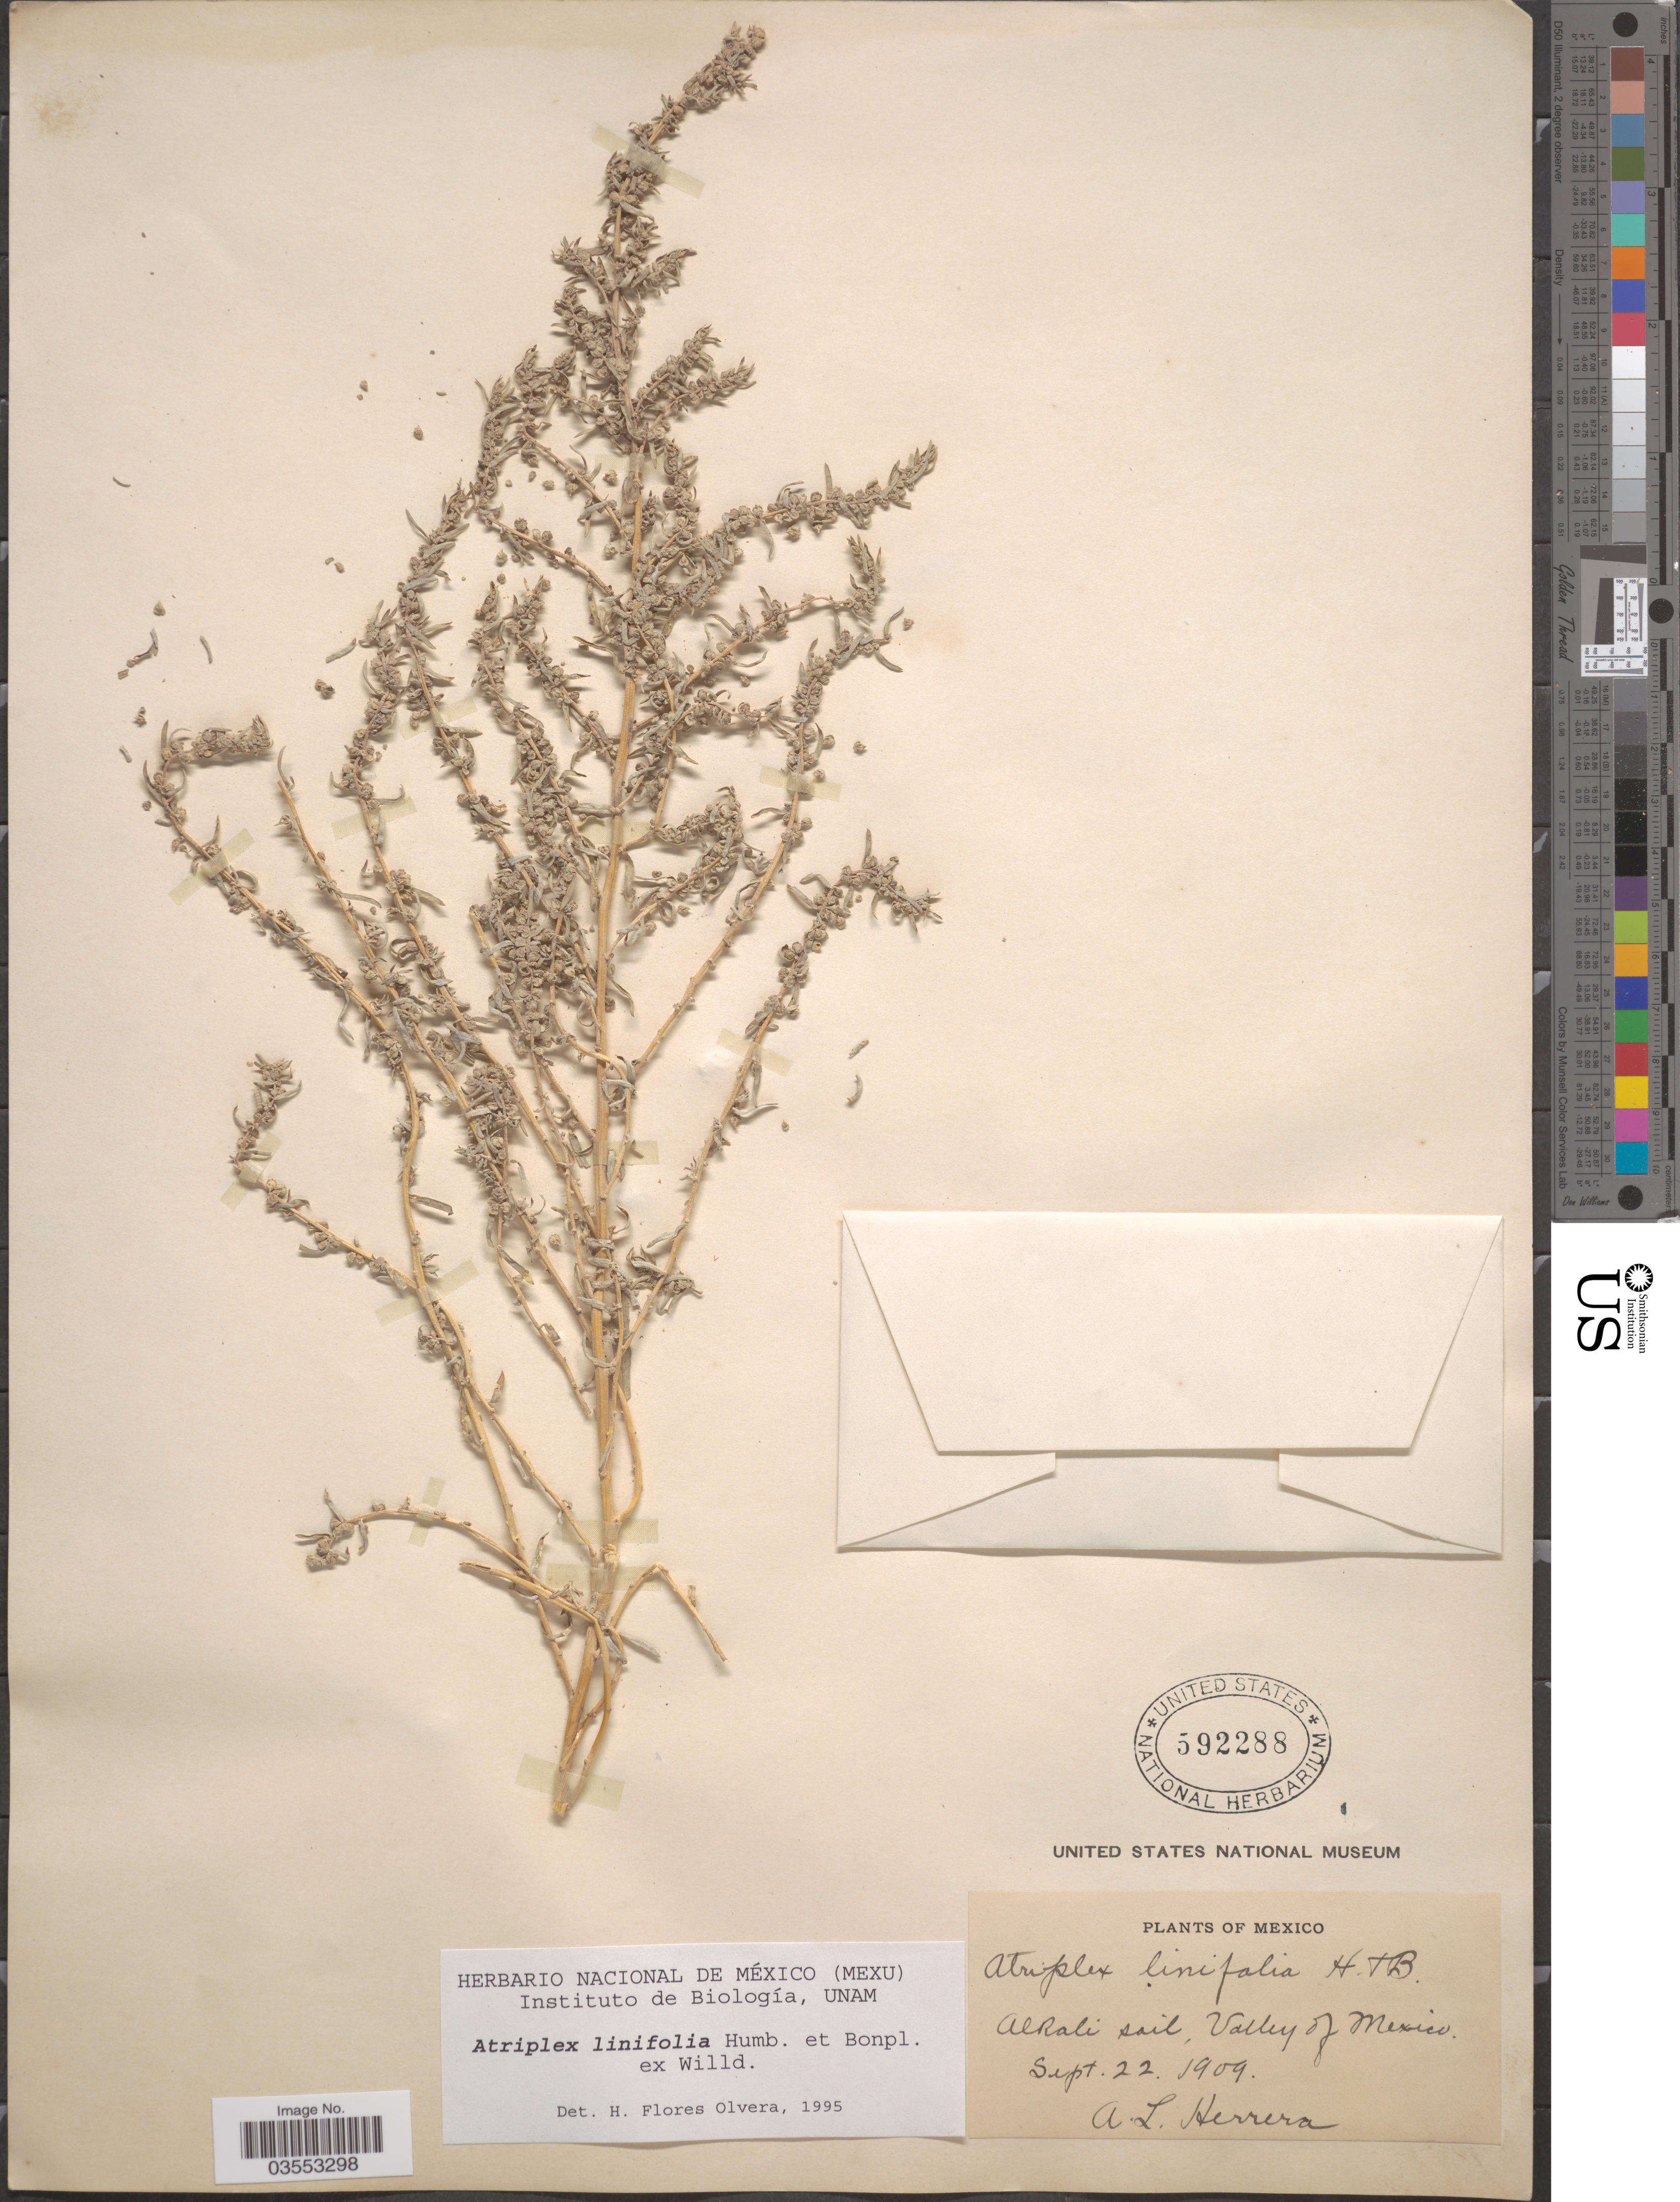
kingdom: Plantae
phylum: Tracheophyta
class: Magnoliopsida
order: Caryophyllales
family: Amaranthaceae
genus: Atriplex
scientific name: Atriplex linifolia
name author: Humb. & Bonpl. ex Willd.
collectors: A. L. Herrera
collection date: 1909-09-22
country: Mexico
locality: Alkali soil, Valley of Mexico.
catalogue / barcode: US 592288